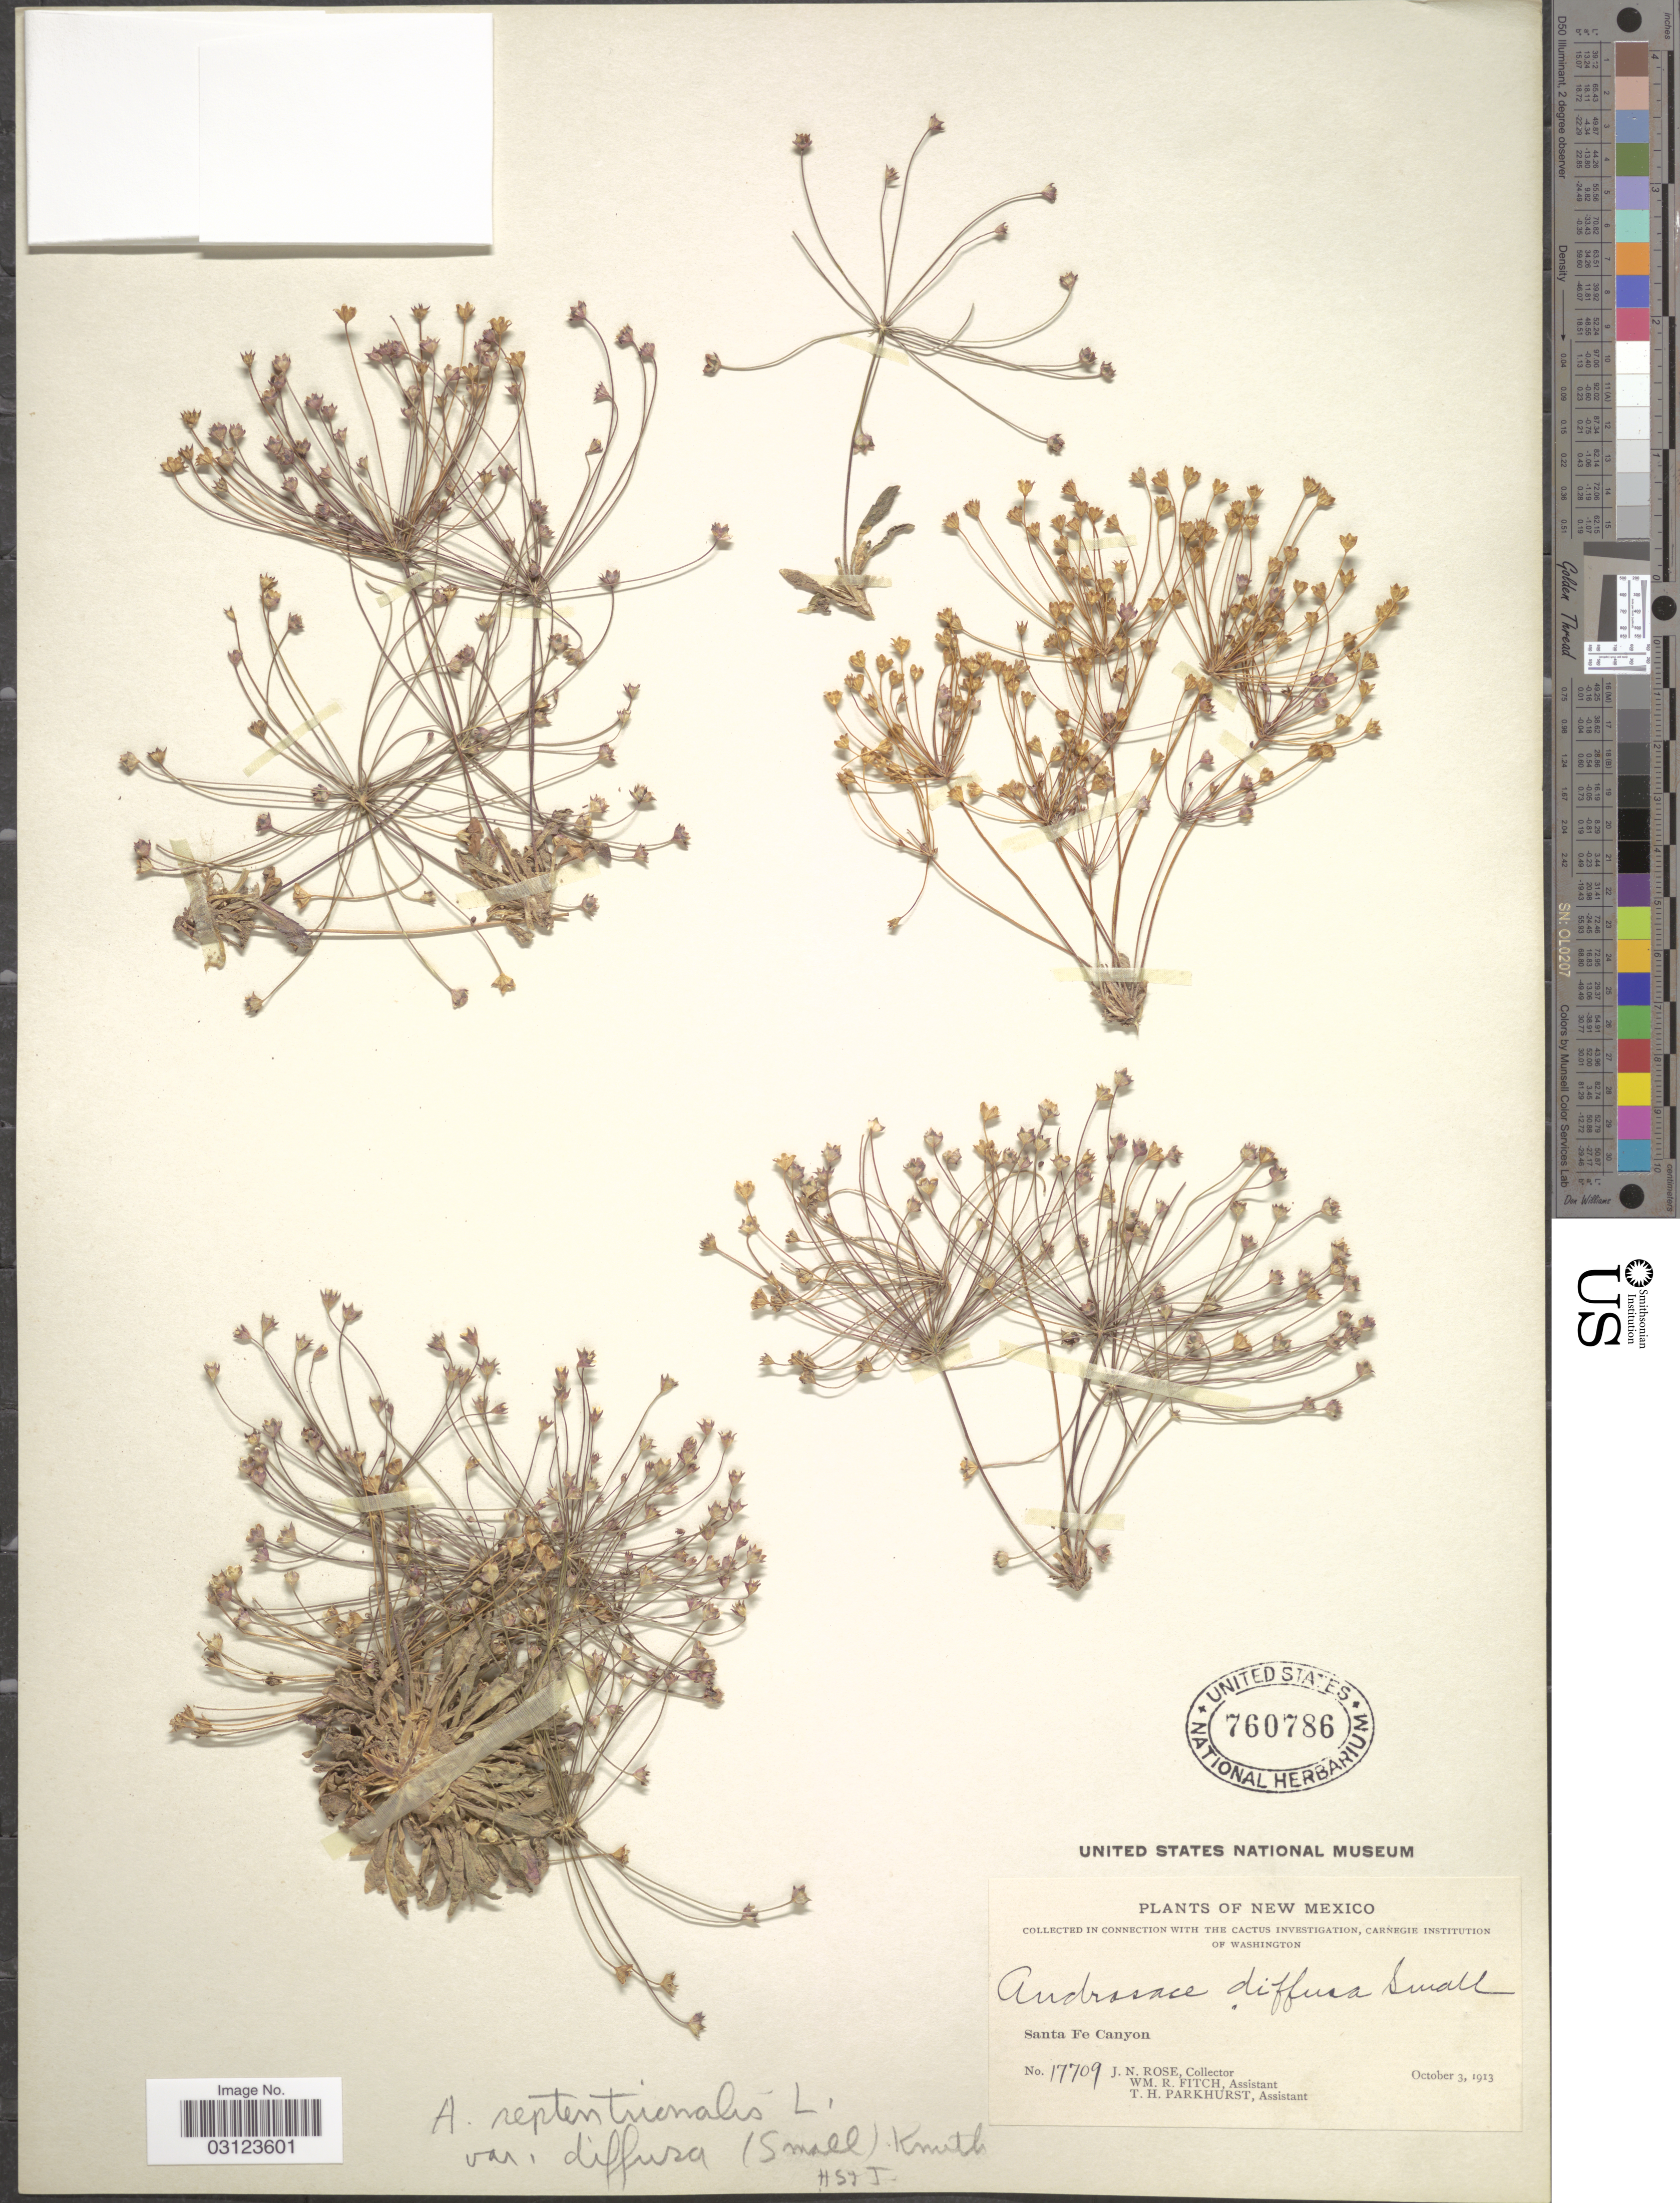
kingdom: Plantae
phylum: Tracheophyta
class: Magnoliopsida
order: Ericales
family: Primulaceae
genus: Androsace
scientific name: Androsace septentrionalis var. puberulenta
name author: (Rydb.) R. Knuth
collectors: J. N. Rose, W. R. Fitch & T. Parkhurst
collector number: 17709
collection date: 1913-10-03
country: United States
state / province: New Mexico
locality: Santa Fe Canyon.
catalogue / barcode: US 760786